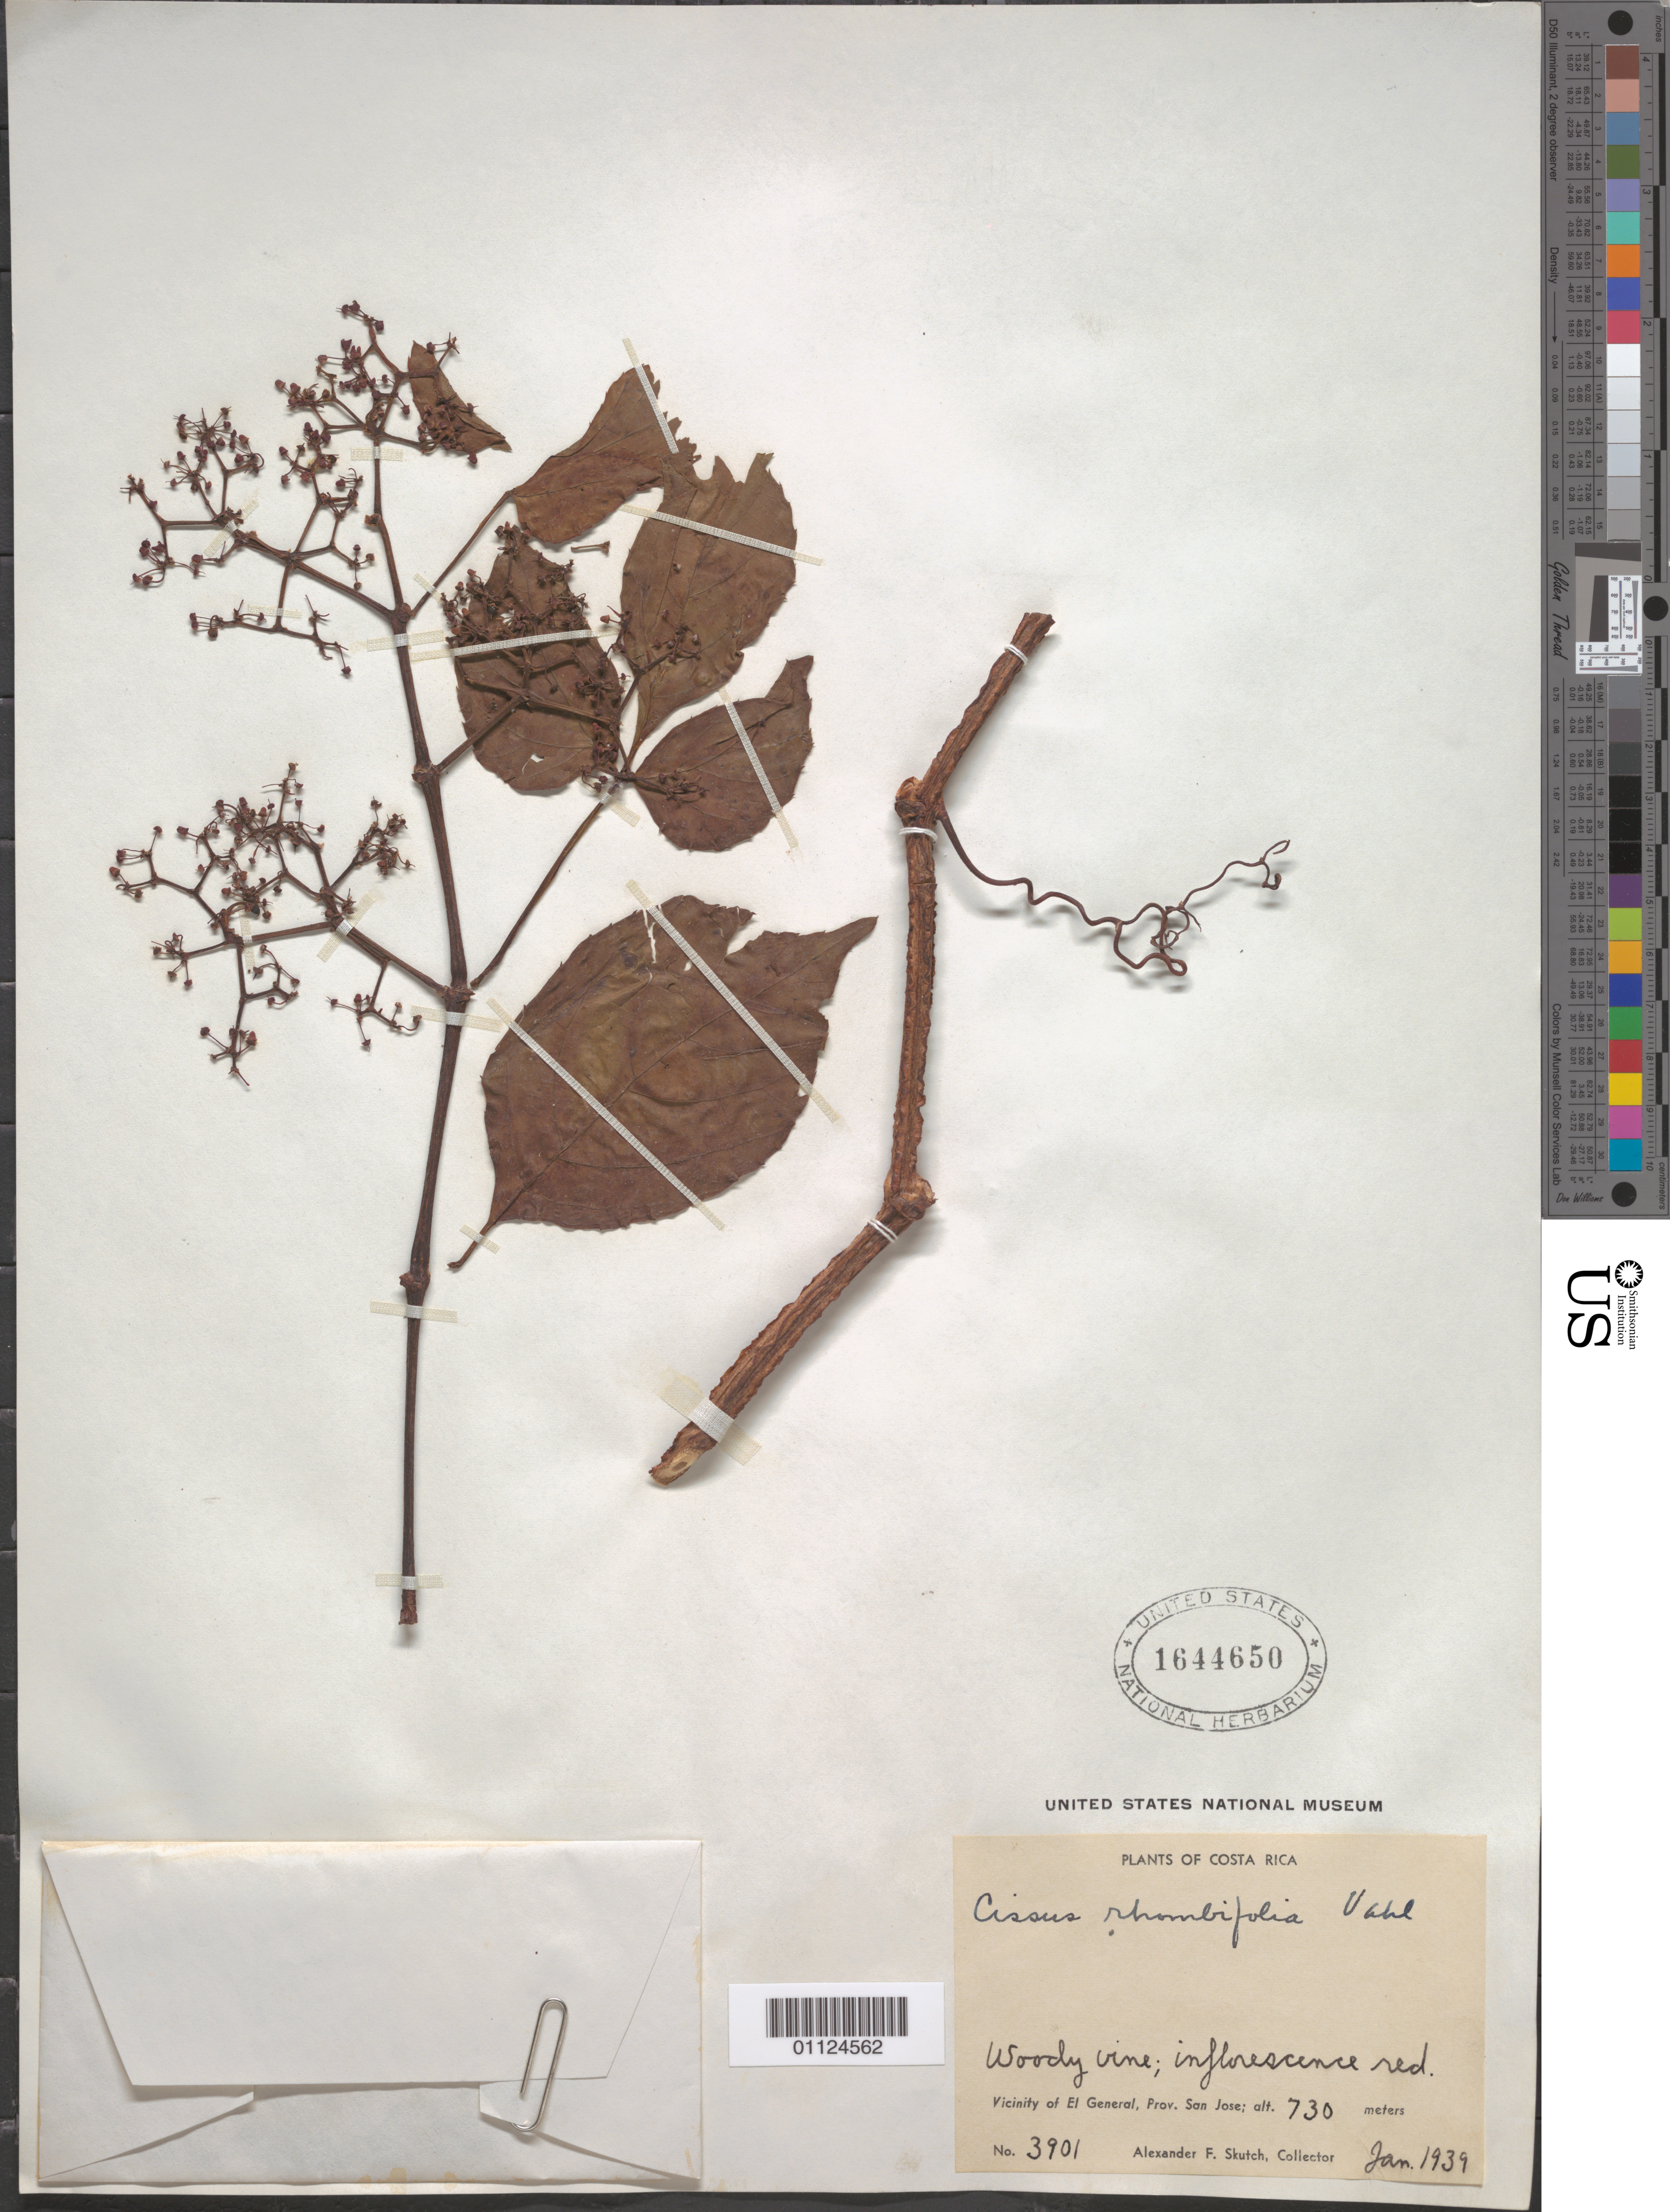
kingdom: Plantae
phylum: Tracheophyta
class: Magnoliopsida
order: Vitales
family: Vitaceae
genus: Cissus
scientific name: Cissus rhombifolia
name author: Vahl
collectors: A. F. Skutch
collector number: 3901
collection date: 1939-01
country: Costa Rica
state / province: San José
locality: Vicinity of El General.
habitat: Woody vine.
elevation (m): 730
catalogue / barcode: US 1644650